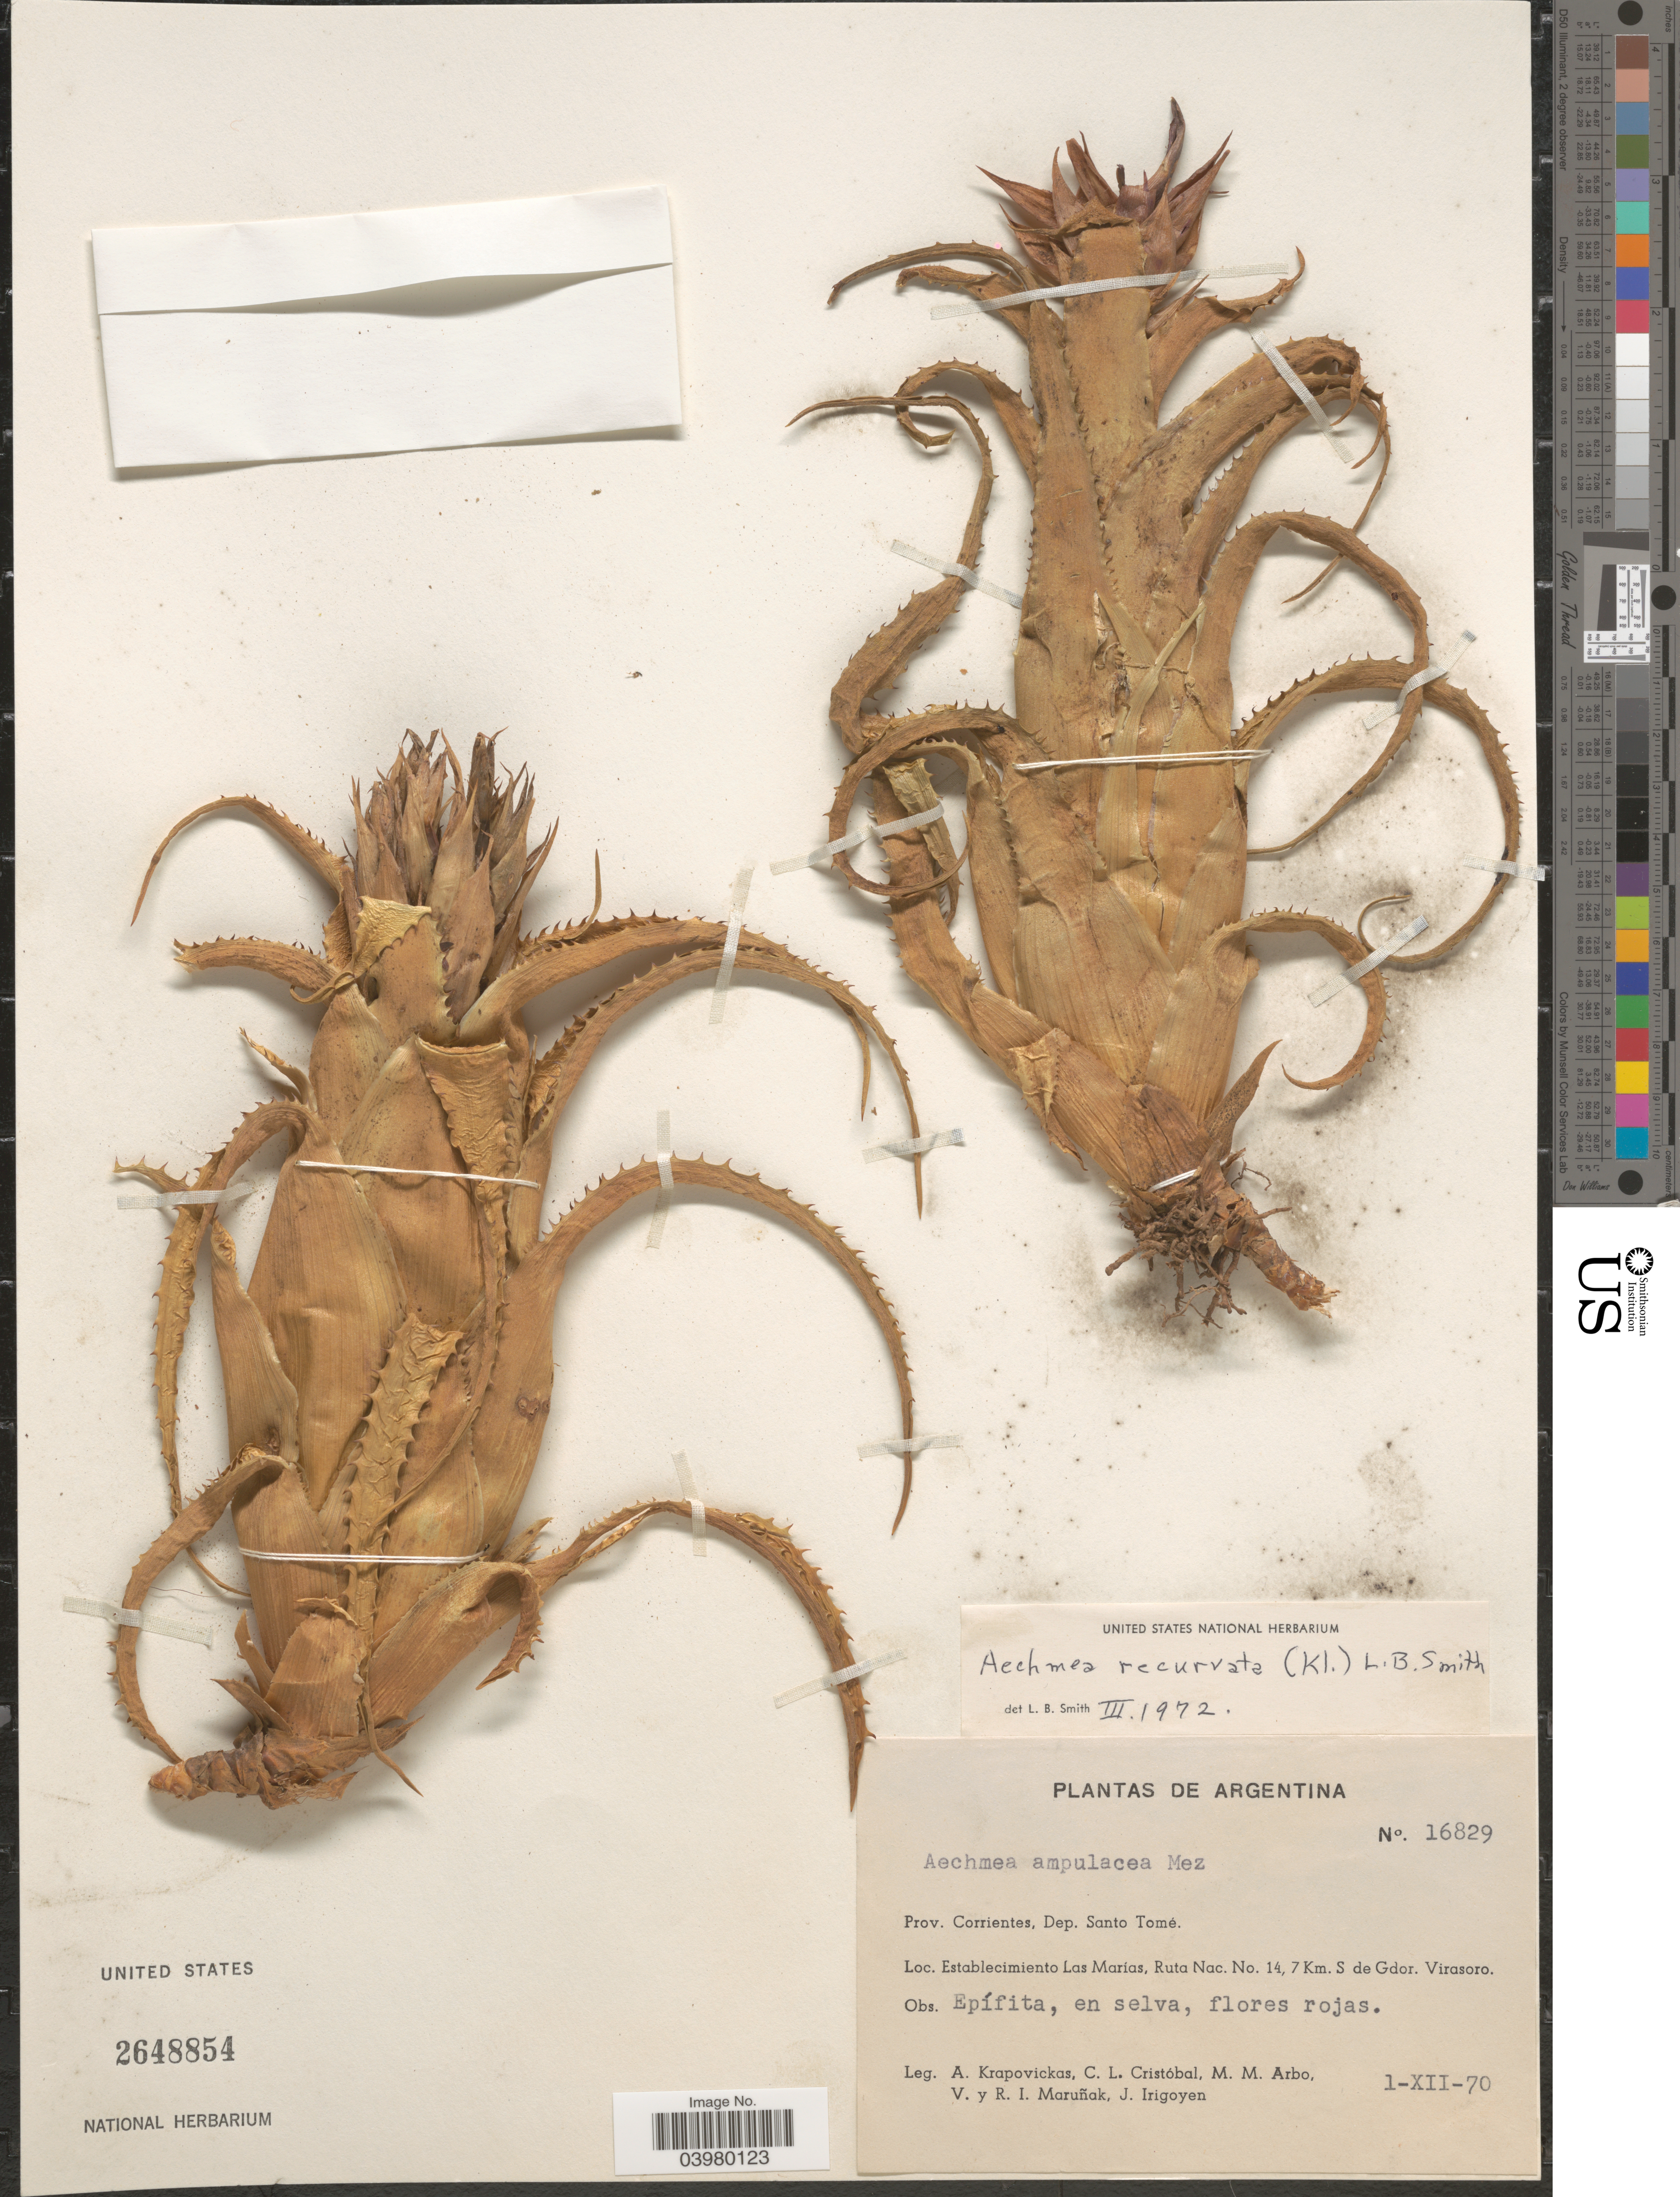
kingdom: Plantae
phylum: Tracheophyta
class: Liliopsida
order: Poales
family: Bromeliaceae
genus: Aechmea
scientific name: Aechmea recurvata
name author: (Klotzsch) L.B. Sm.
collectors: A. Krapovickas, C. L. Cristóbal, M. M. Arbo, V. Maruñak & et al.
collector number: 16829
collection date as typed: Transcribed d/m/y: 1/12/70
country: Argentina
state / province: Corrientes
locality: Dep. Santo Tomé. Establecimiento Las Marías, Ruta Nac. No. 14,7 Km. S de Gdor. Virasoro.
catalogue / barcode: US 2648854